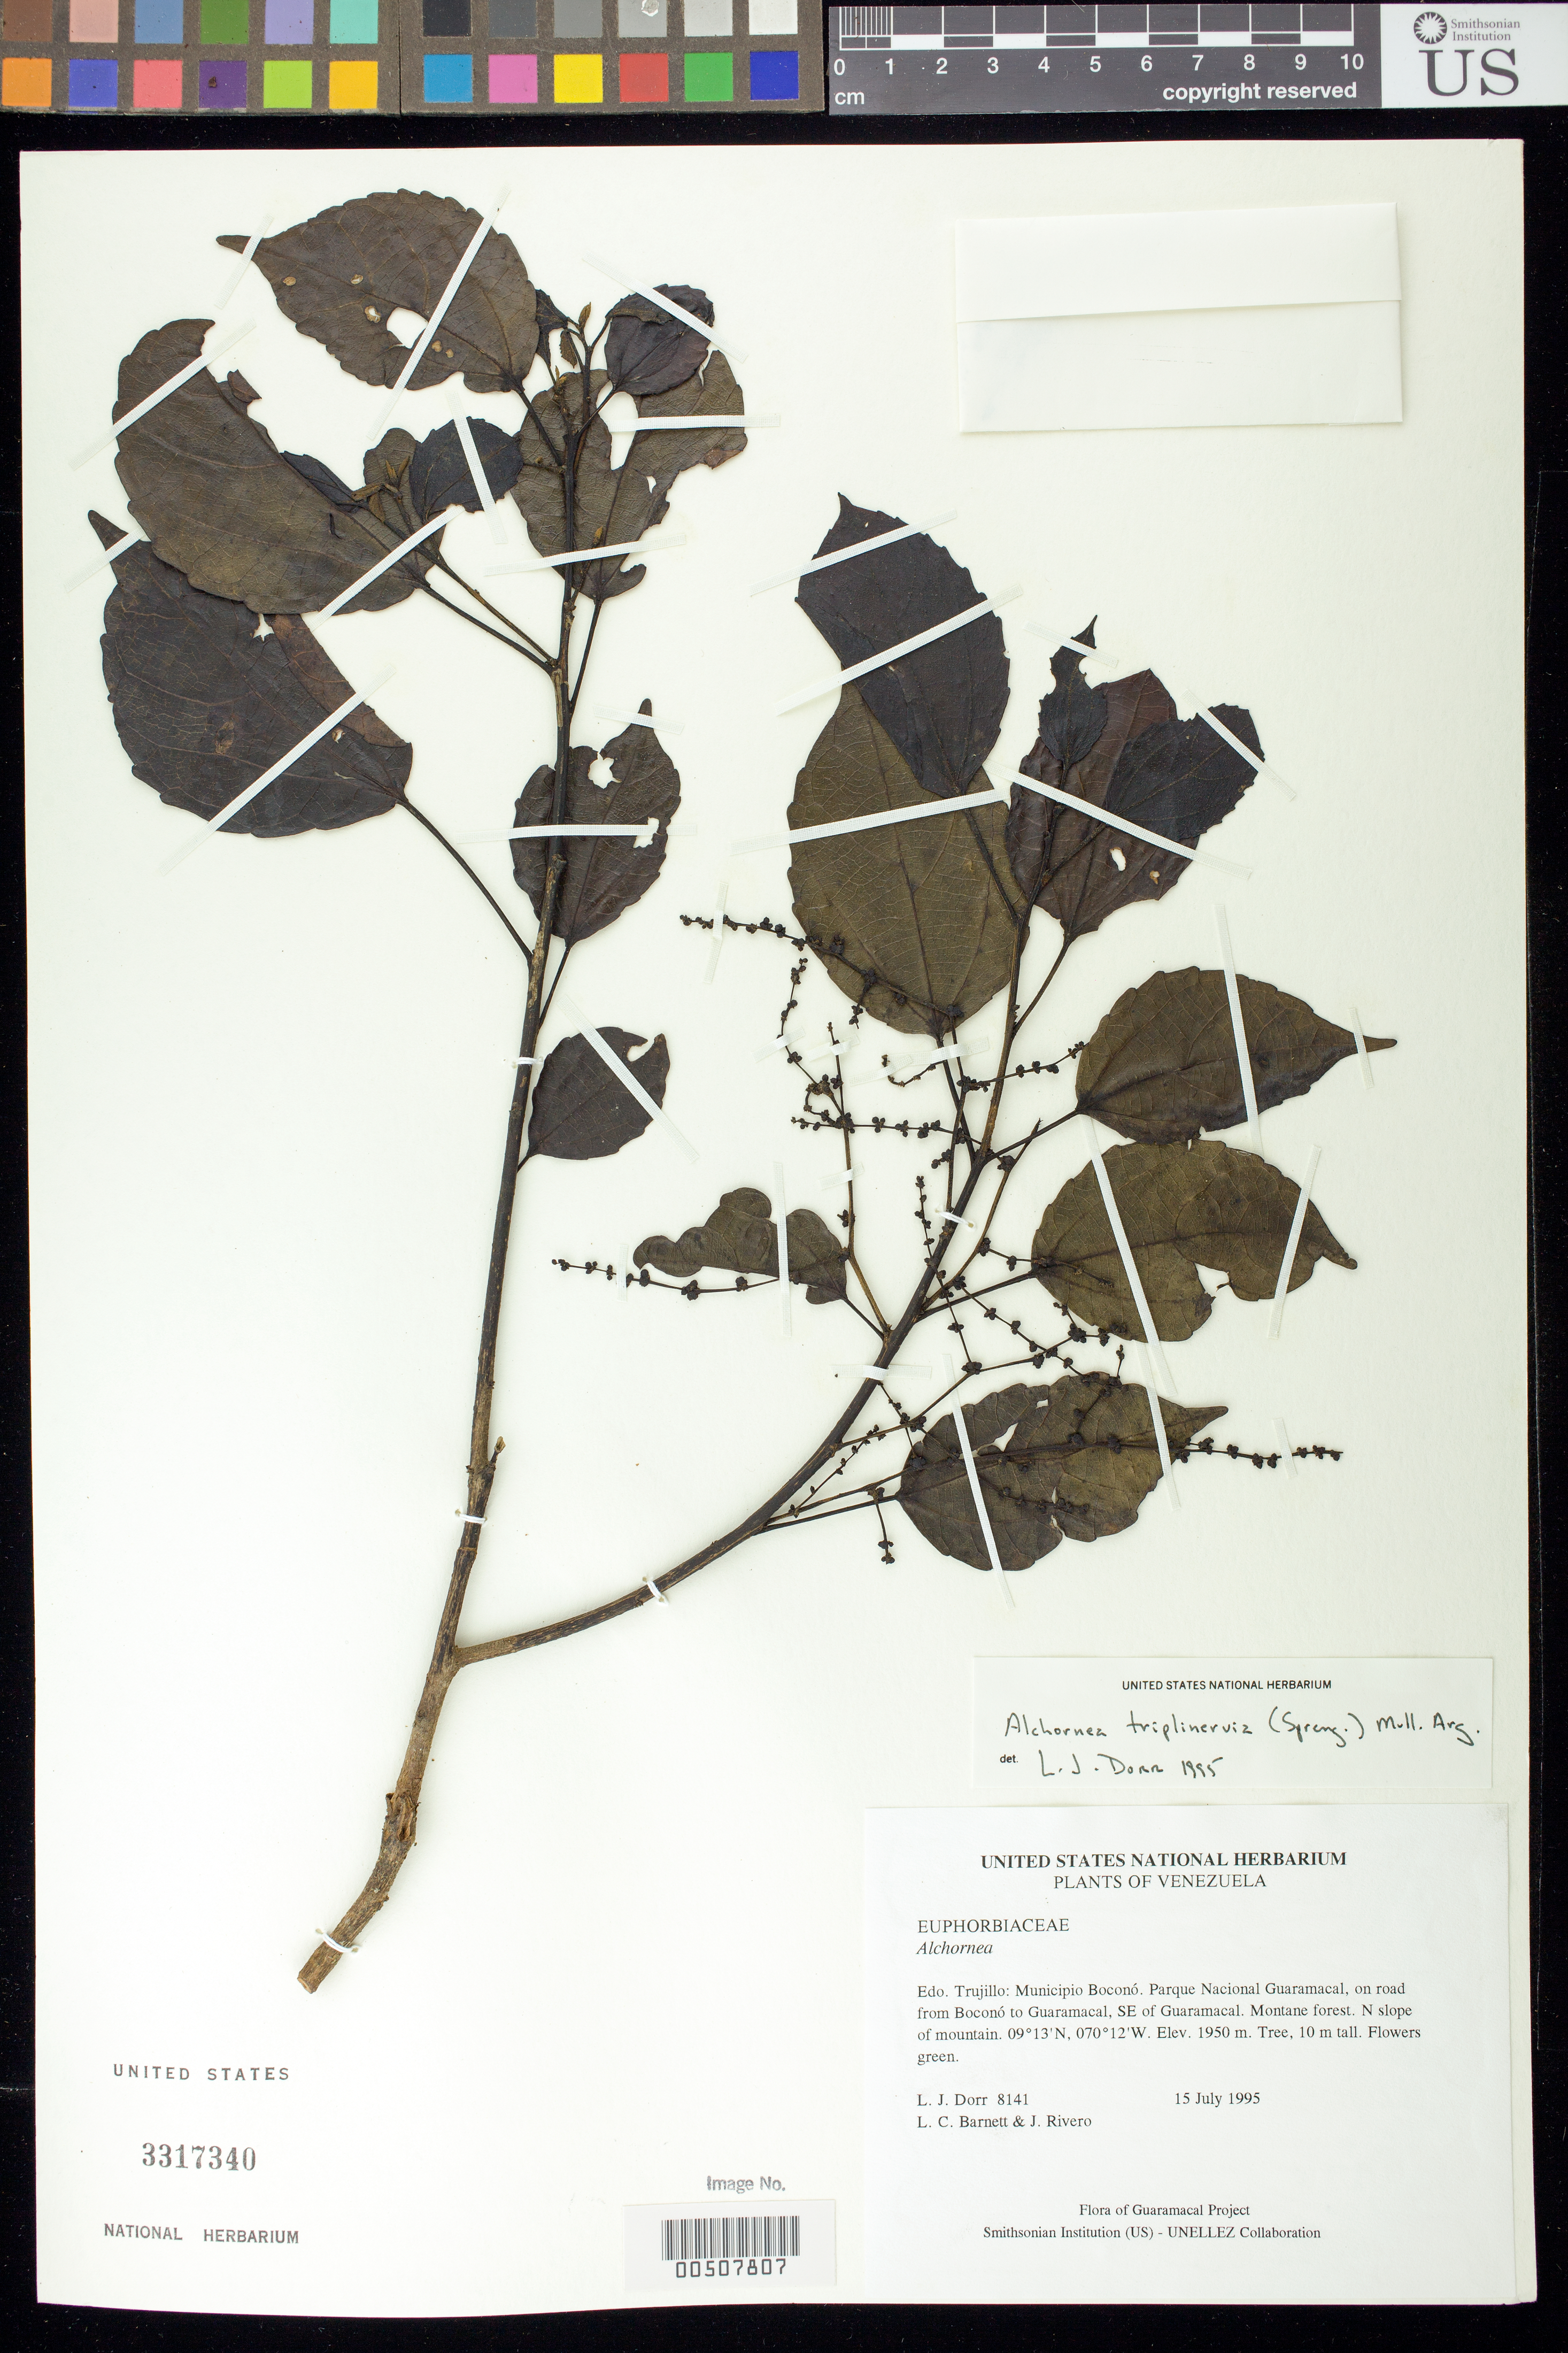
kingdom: Plantae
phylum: Tracheophyta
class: Magnoliopsida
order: Malpighiales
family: Euphorbiaceae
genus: Alchornea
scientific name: Alchornea triplinervia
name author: (Spreng.) Müll. Arg.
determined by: Dorr, L. J., (BOT), Smithsonian Institution - National Museum of Natural History (UNITED STATES)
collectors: L. J. Dorr, L. C. Barnett & J. Rivero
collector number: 8141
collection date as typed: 15 Jul 1995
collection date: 1995-07-15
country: Venezuela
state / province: Trujillo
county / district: Boconó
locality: Parque Nacional Guaramacal, road from Boconó to Guaramacal, SE of Boconó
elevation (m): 1950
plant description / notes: PORT, US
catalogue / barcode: US 3317340